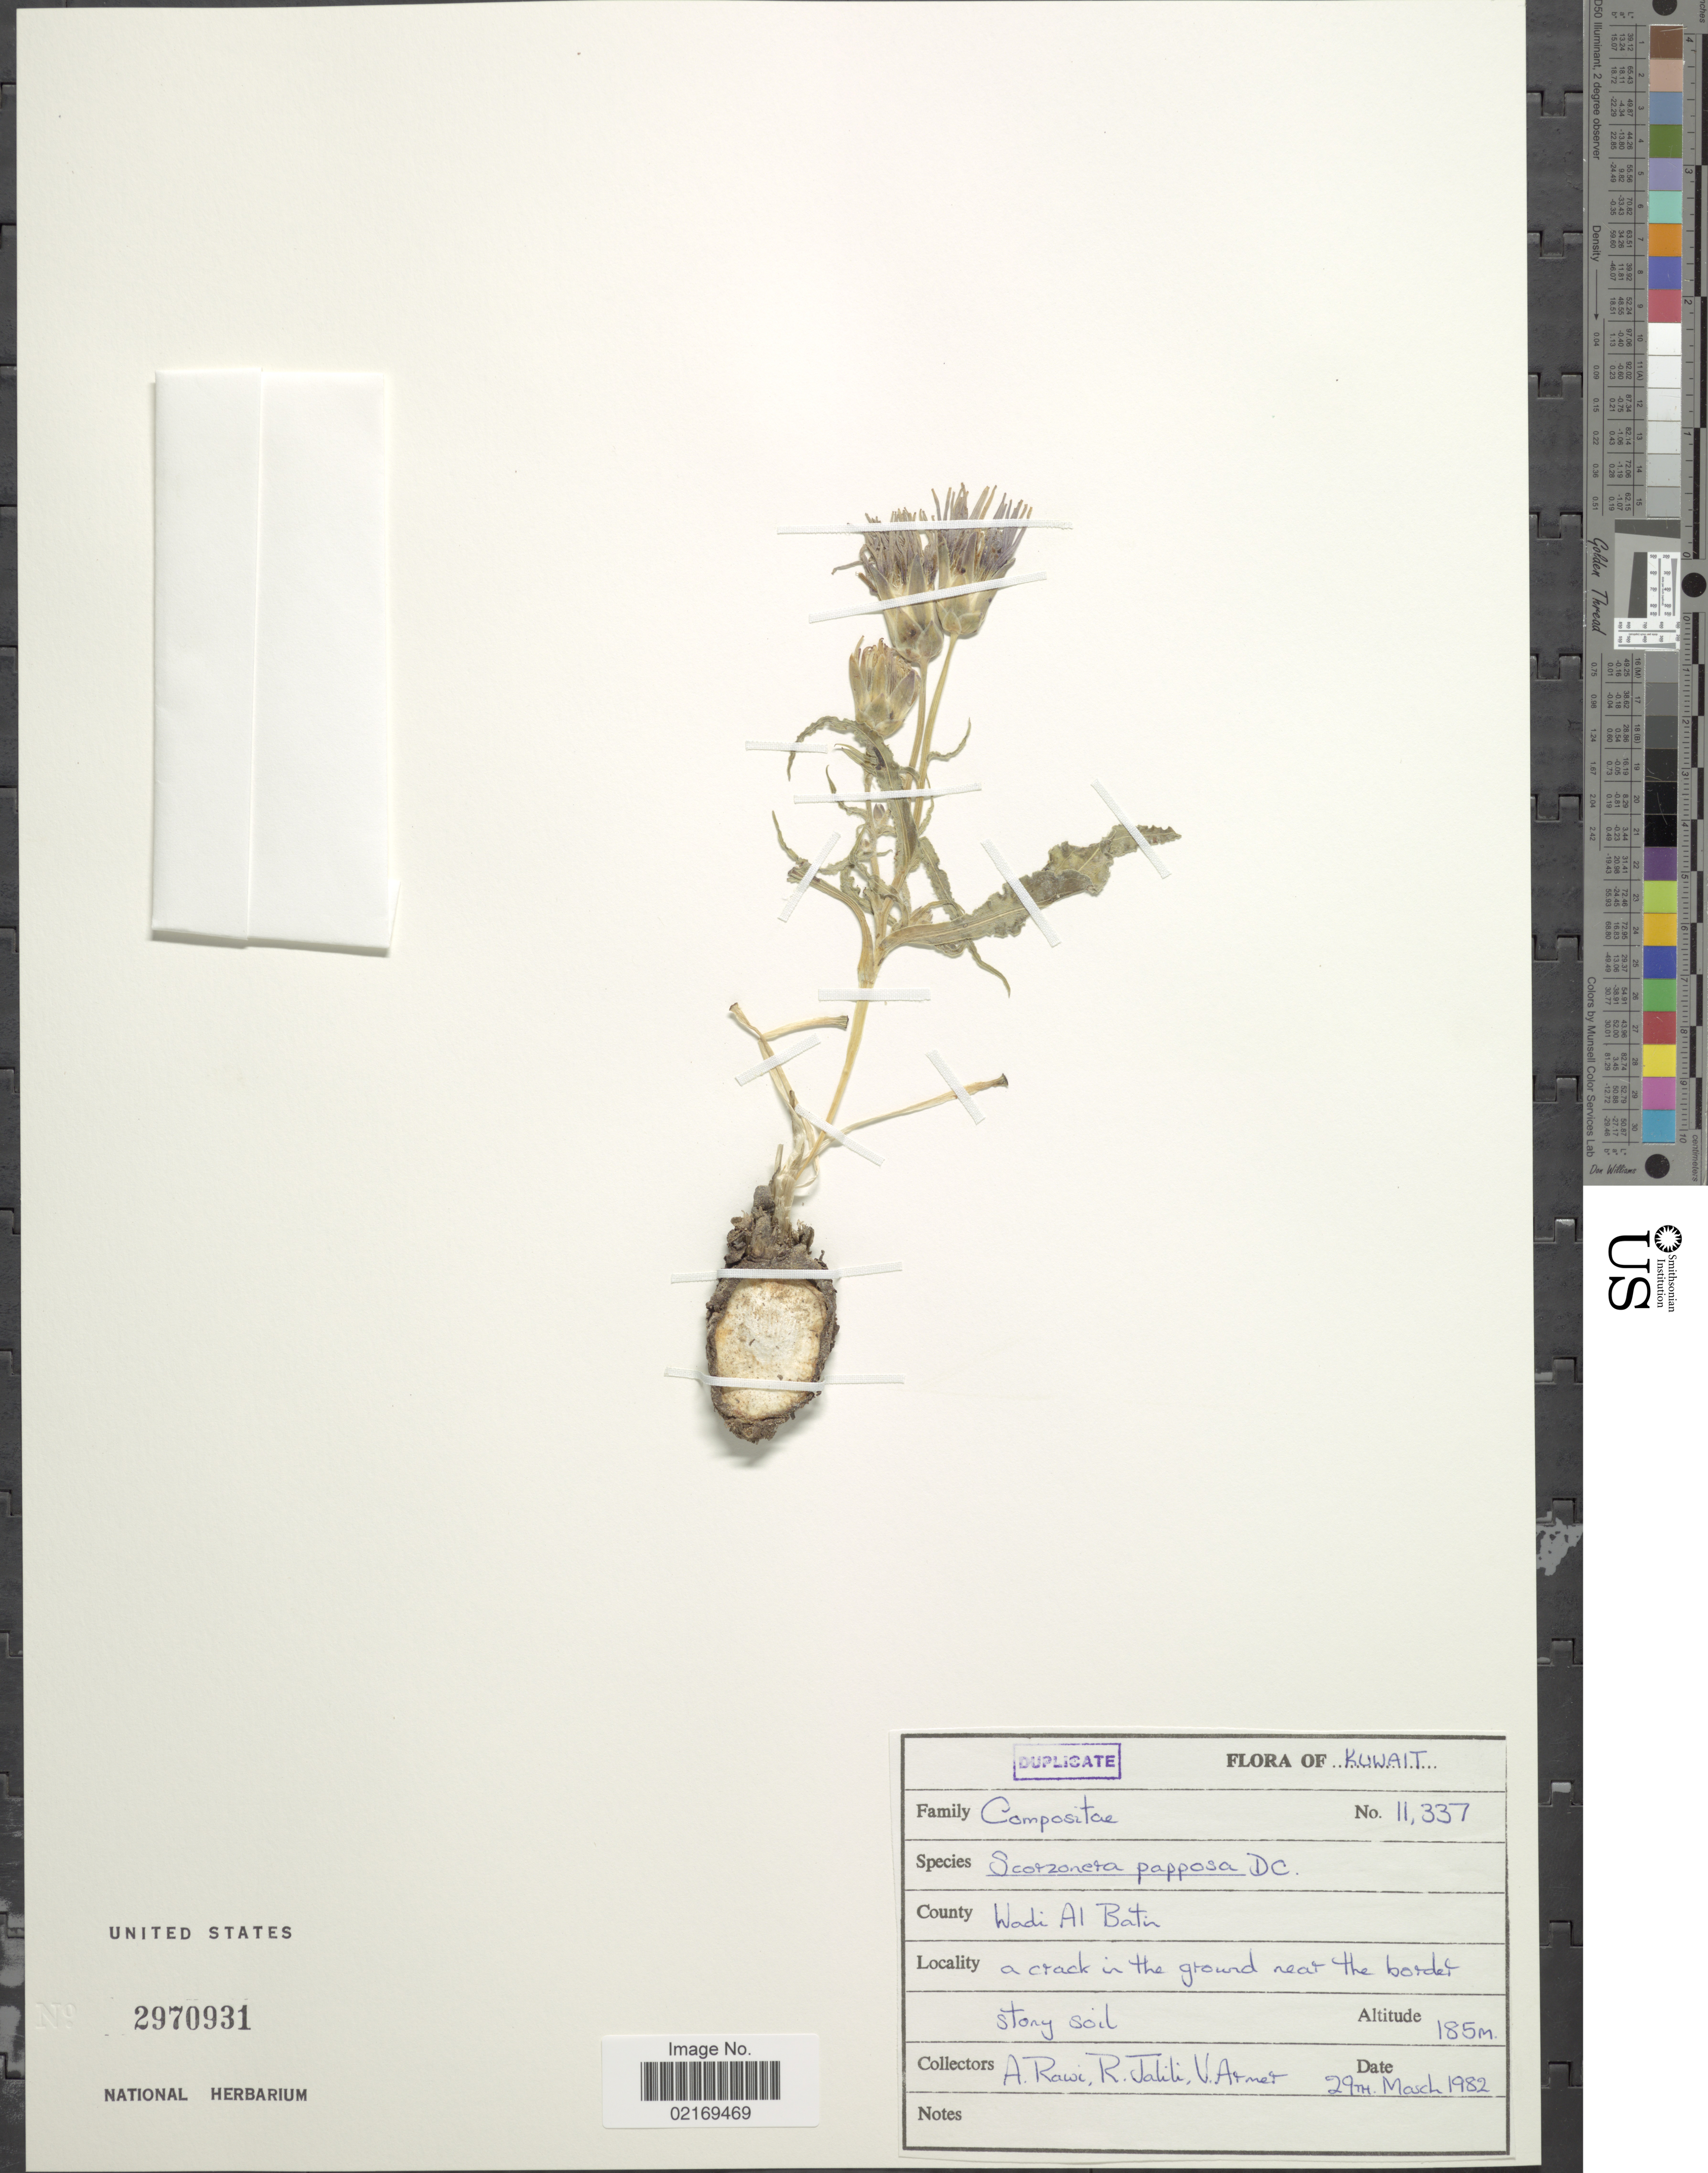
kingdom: Plantae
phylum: Tracheophyta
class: Magnoliopsida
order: Asterales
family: Asteraceae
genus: Scorzonera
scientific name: Scorzonera papposa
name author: DC.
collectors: A. Rawi, R. Jalili & V. Armet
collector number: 11337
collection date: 1982-03-29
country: Kuwait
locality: County Wadi Al Batu [interpreted], a crack in the ground near the border.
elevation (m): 185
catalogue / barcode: US 2970931